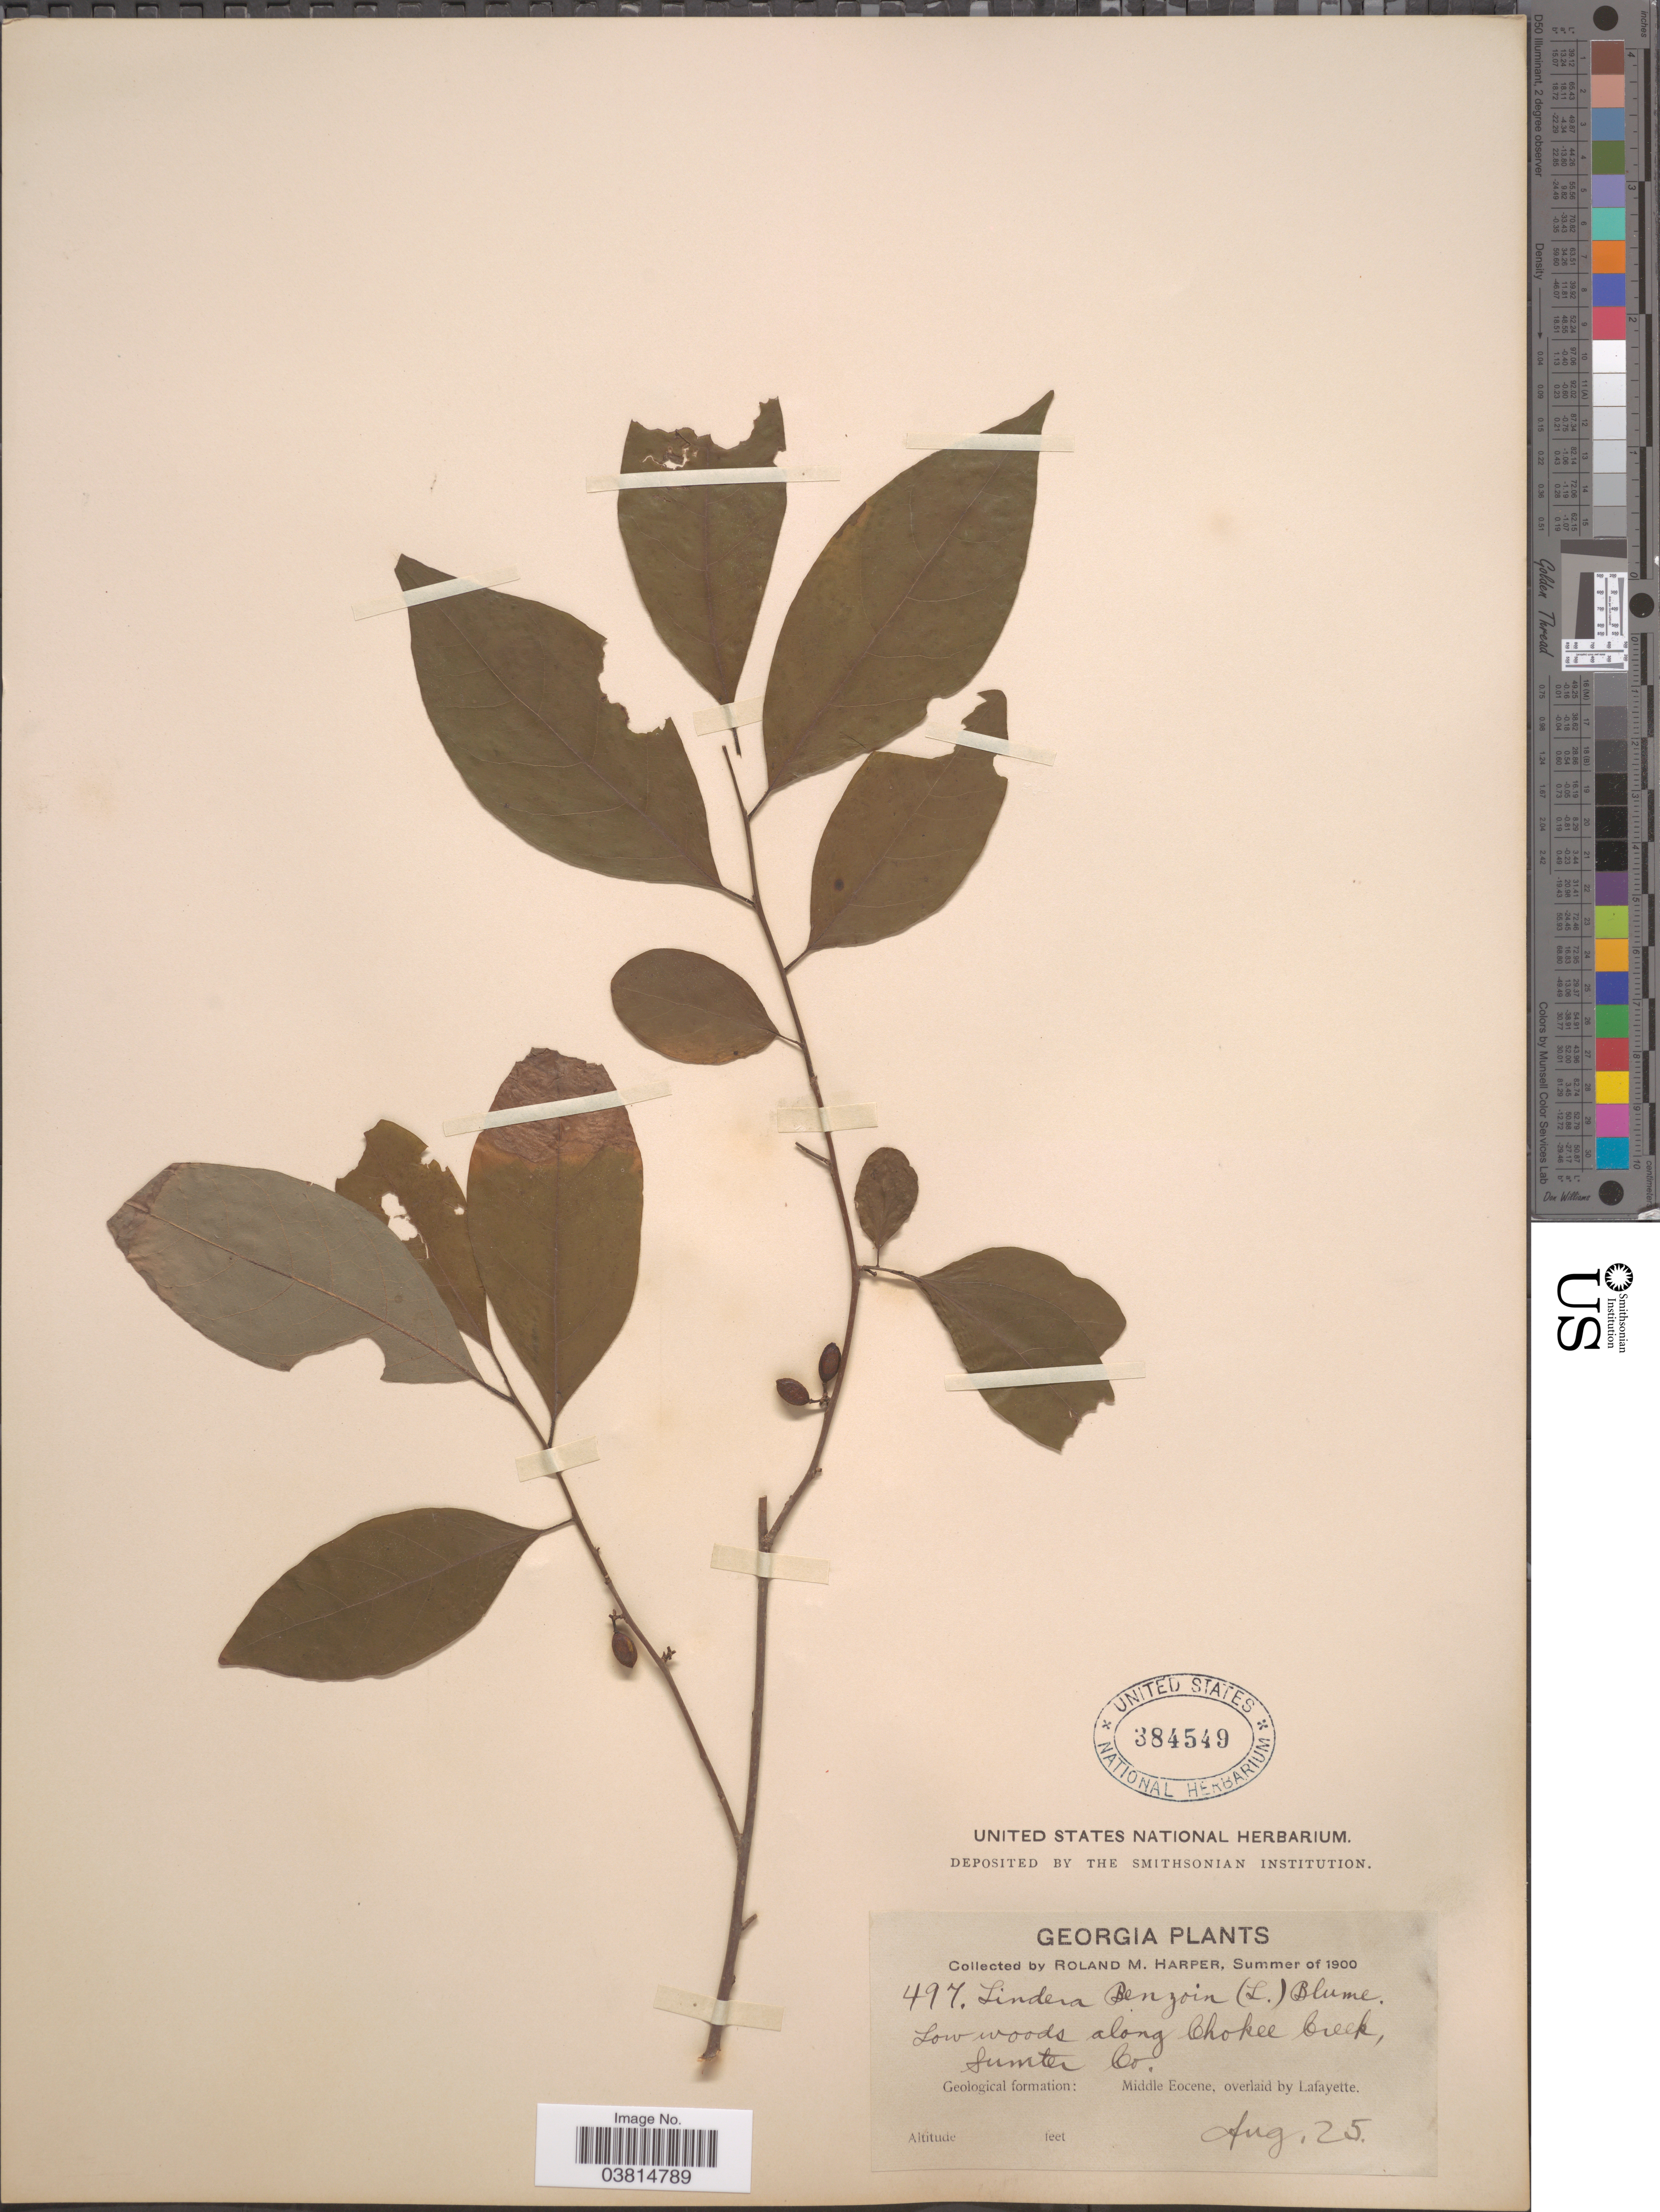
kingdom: Plantae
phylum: Tracheophyta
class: Magnoliopsida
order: Laurales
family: Lauraceae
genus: Lindera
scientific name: Lindera benzoin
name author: (L.) Blume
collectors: R. M. Harper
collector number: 497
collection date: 1900-08-25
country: United States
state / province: Georgia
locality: Low woods along Chokee Creek, Sumter Co. Middle Eocene, overlaid by Lafayette.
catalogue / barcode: US 384549